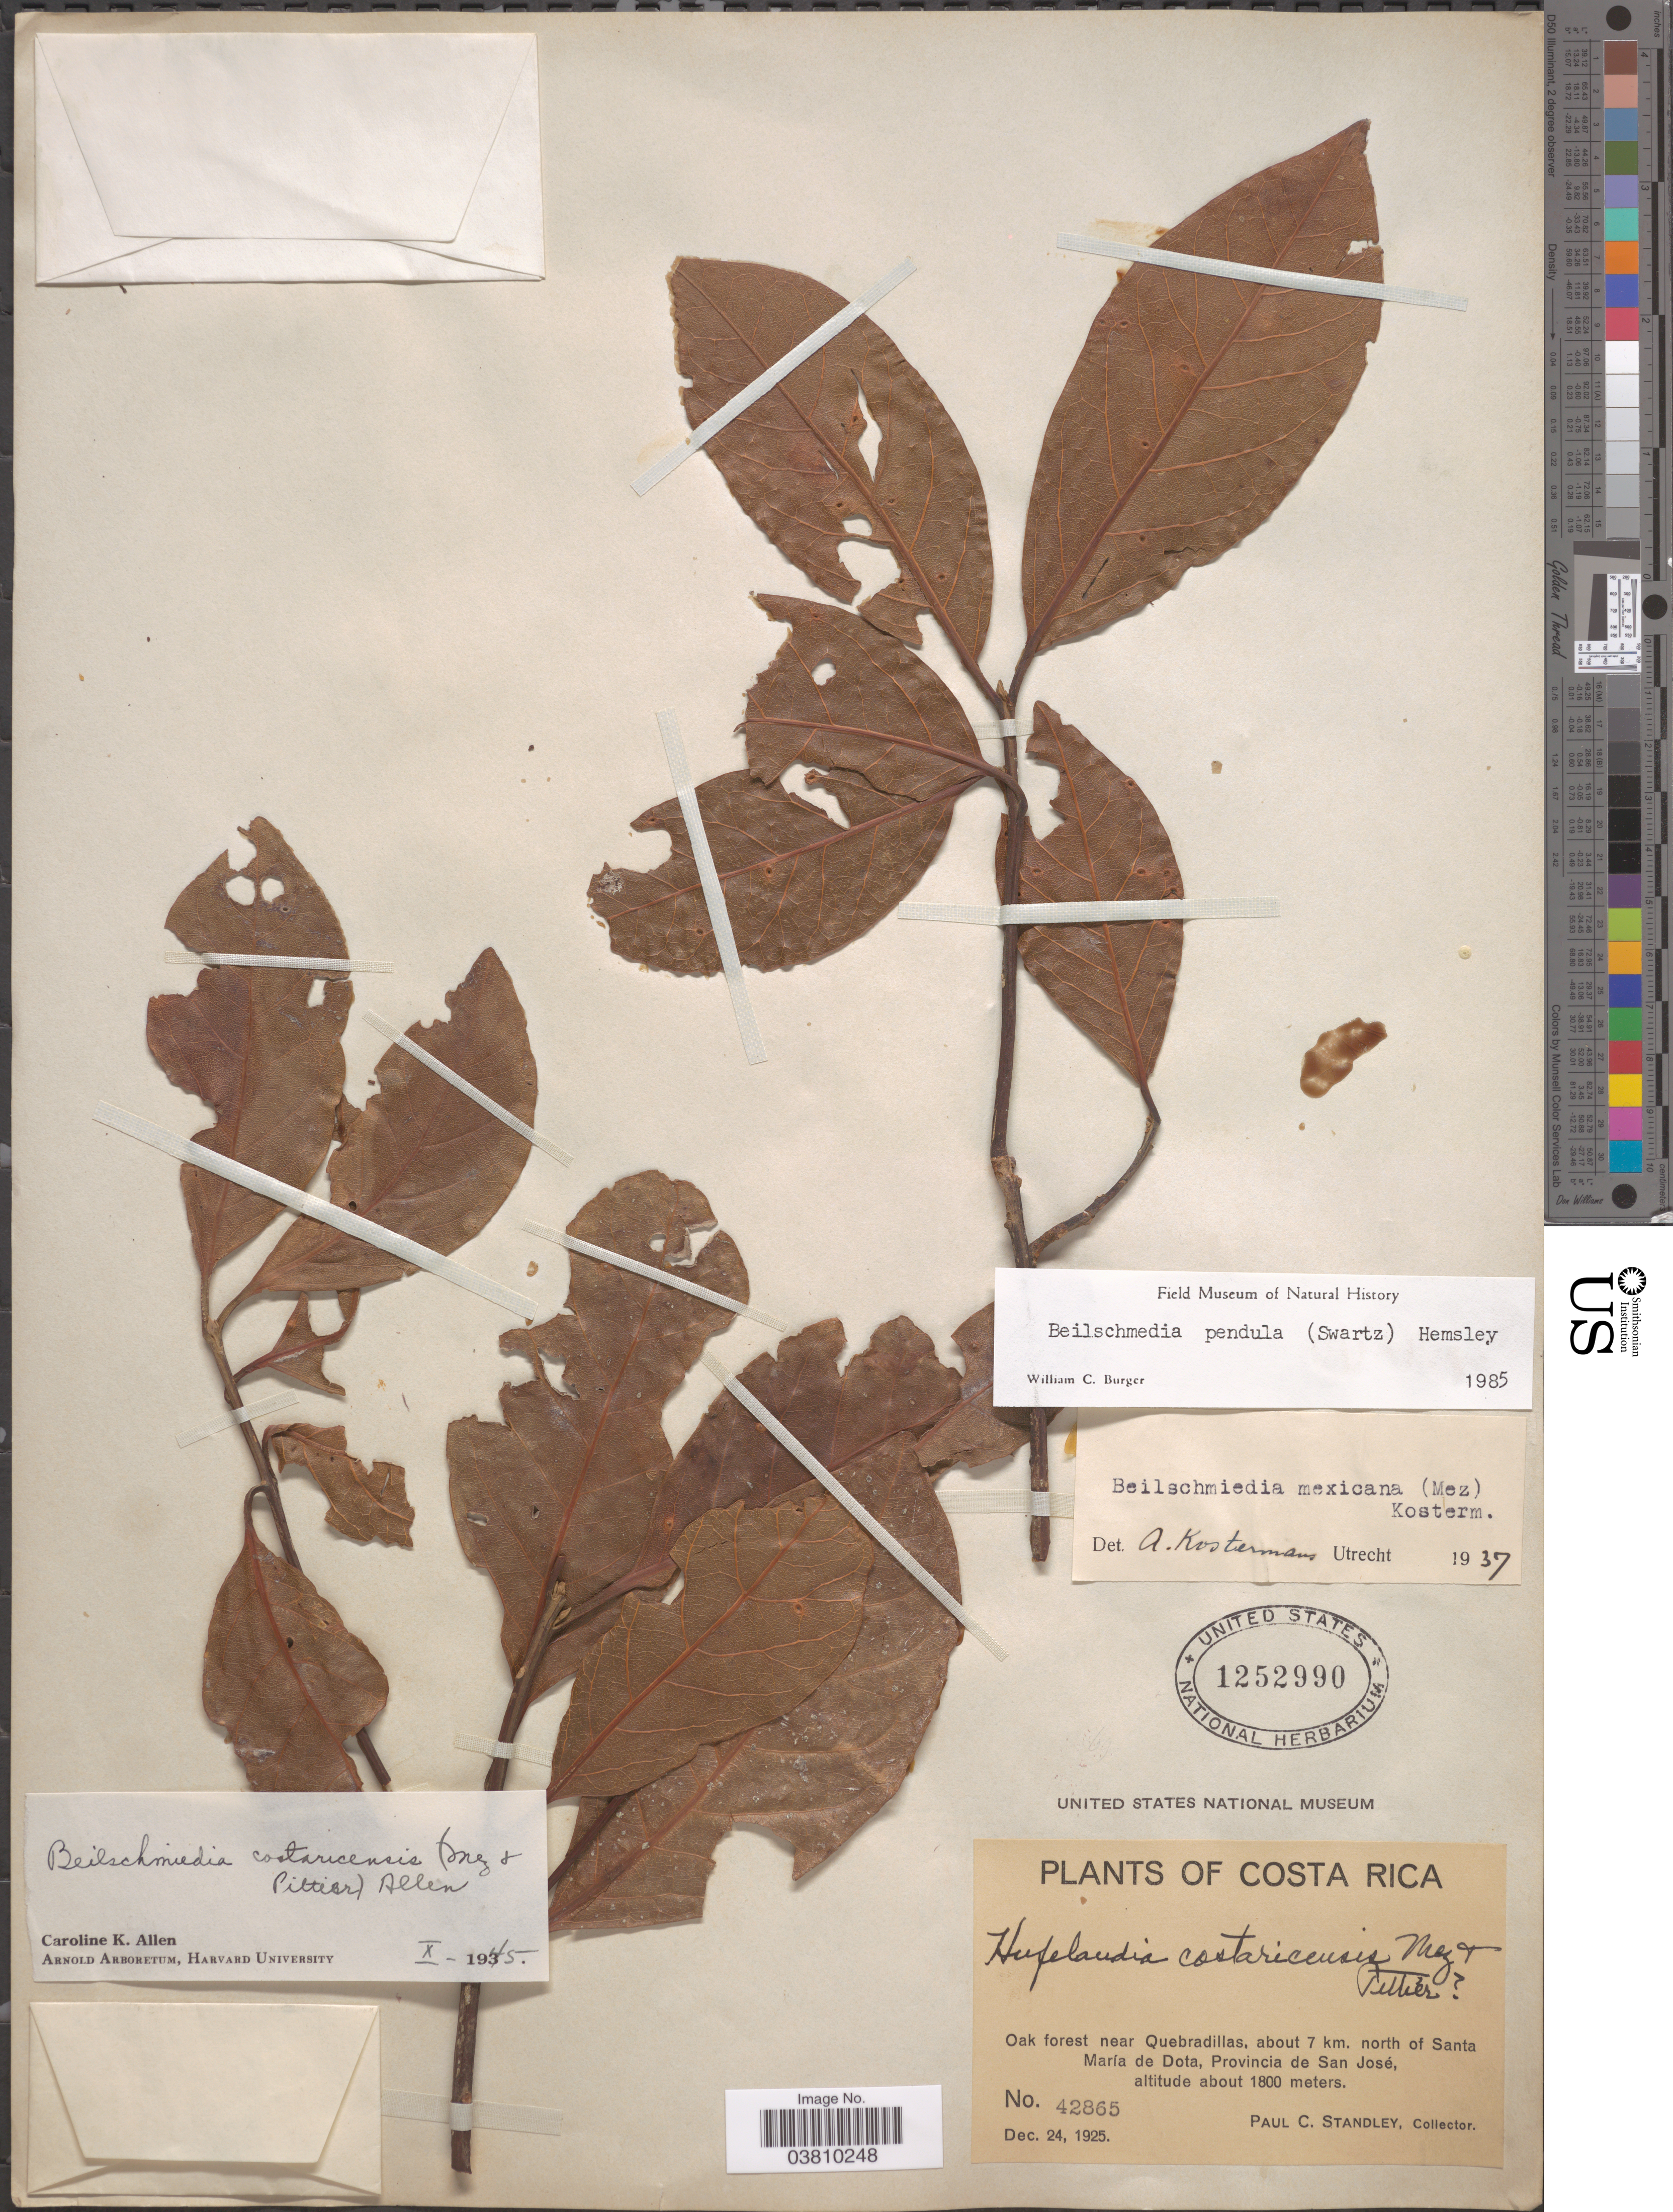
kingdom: Plantae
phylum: Tracheophyta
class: Magnoliopsida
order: Laurales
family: Lauraceae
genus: Beilschmiedia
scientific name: Beilschmiedia pendula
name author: (Sw.) Hemsl.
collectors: P. C. Standley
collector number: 42865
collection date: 1925-12-24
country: Costa Rica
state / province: San José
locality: Near Quebradillas, about 7 km. north of Santa María de Dota.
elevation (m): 1800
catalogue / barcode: US 1252990